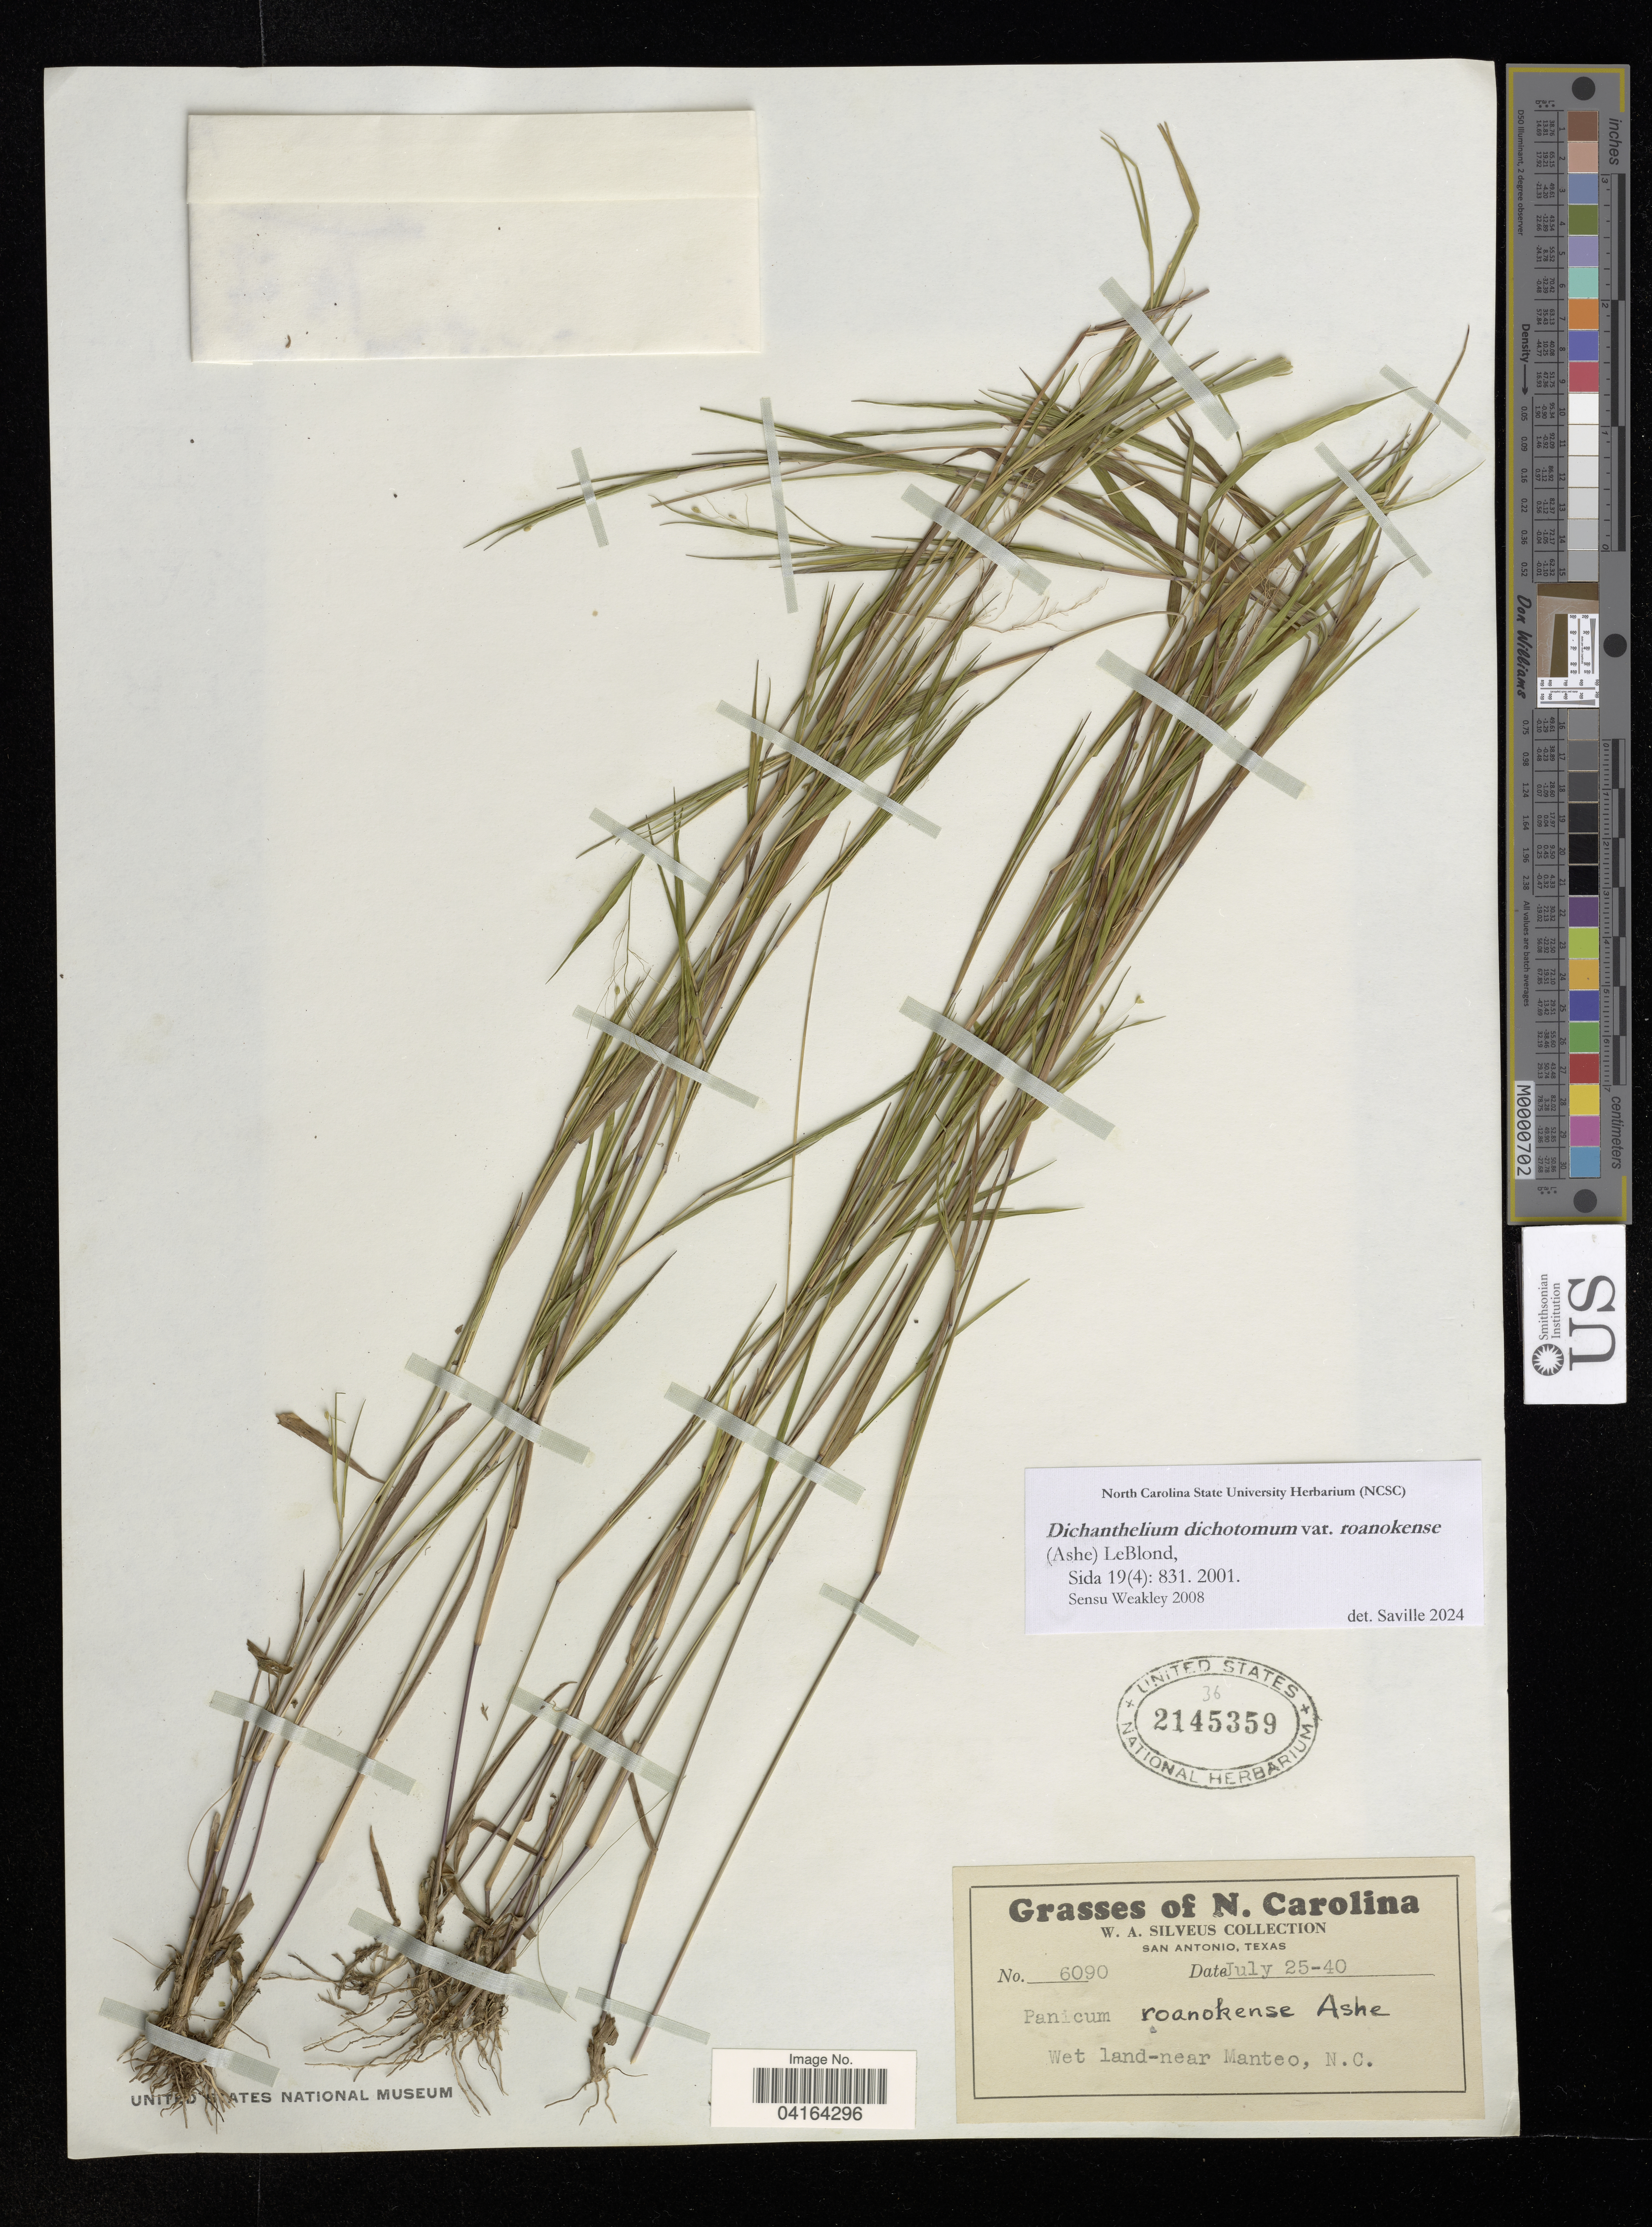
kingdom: Plantae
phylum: Tracheophyta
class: Liliopsida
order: Poales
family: Poaceae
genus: Dichanthelium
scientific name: Dichanthelium dichotomum var. roanokense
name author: (Ashe) LeBlond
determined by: Saville, A. C., (NCSC), North Carolina State University (UNITED STATES)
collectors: W. Silveus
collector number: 6090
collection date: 1940-07-25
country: United States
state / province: North Carolina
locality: Near Manteo.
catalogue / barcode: US 2145359